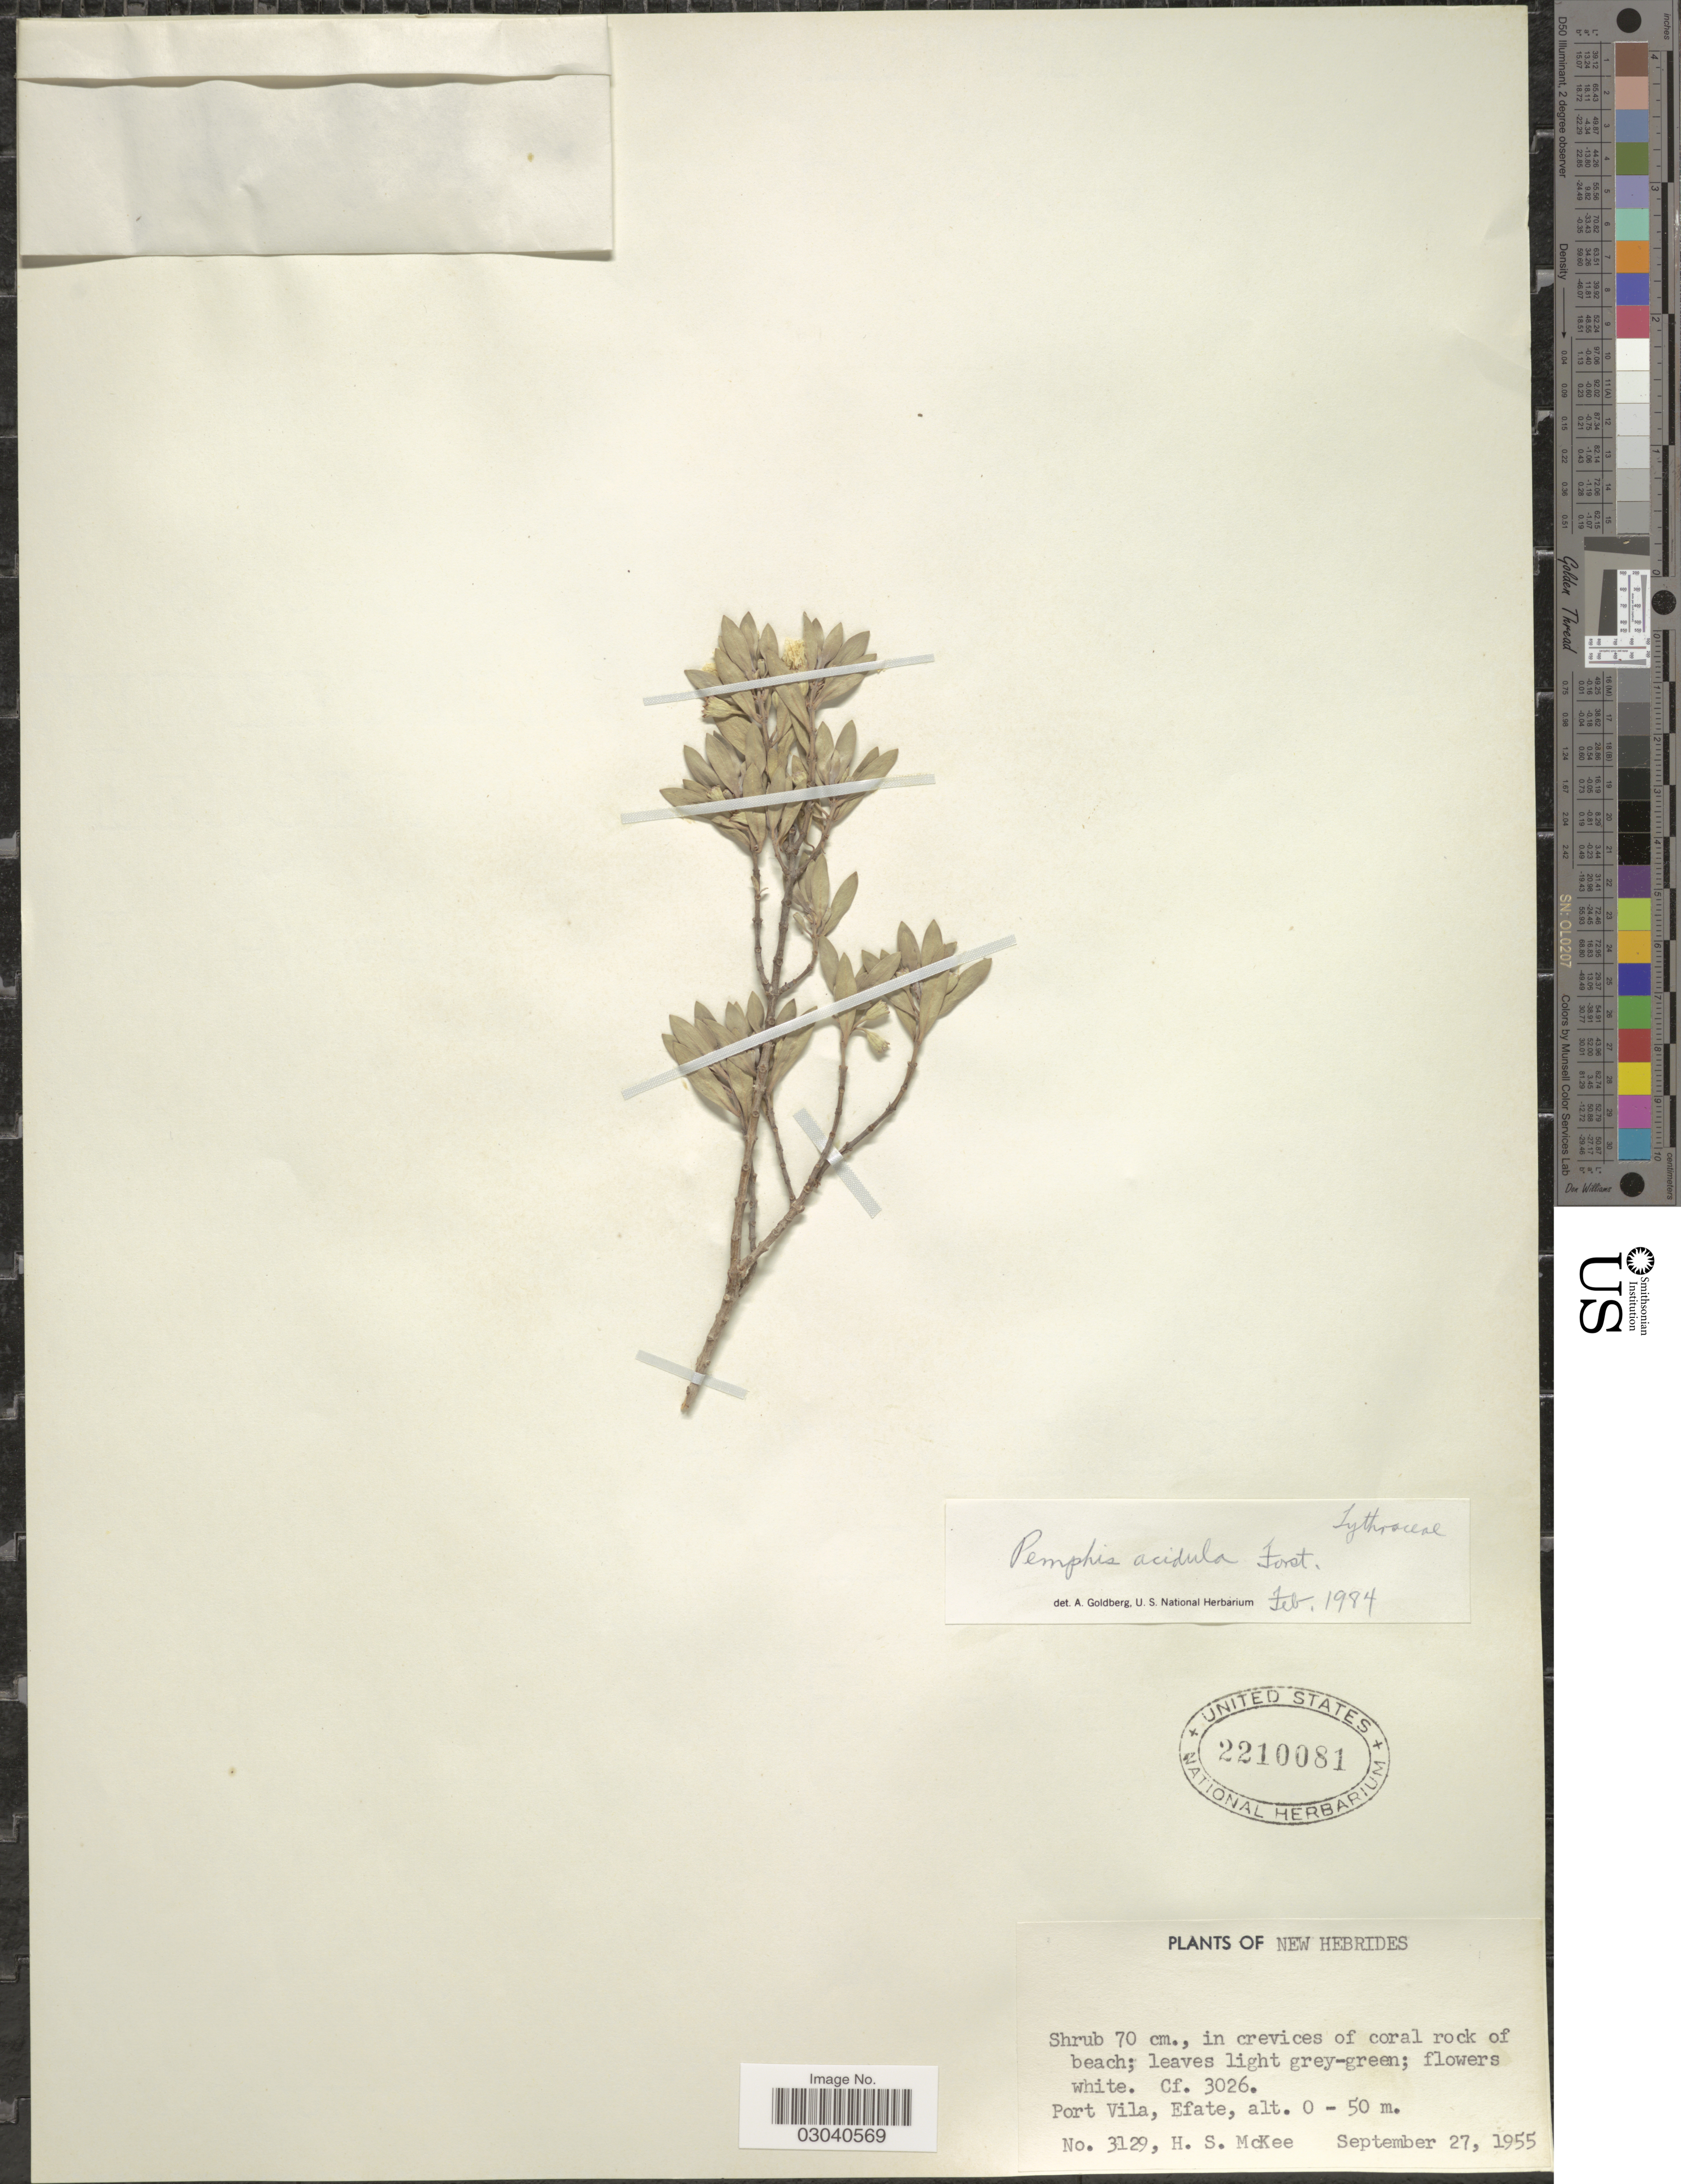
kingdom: Plantae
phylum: Tracheophyta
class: Magnoliopsida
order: Myrtales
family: Lythraceae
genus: Pemphis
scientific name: Pemphis acidula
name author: J.R. Forst. & G. Forst.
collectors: H. S. McKee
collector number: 3129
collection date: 1955-09-27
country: Vanuatu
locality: New Hebrides. Port Vila, Efate.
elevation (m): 0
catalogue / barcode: US 2210081